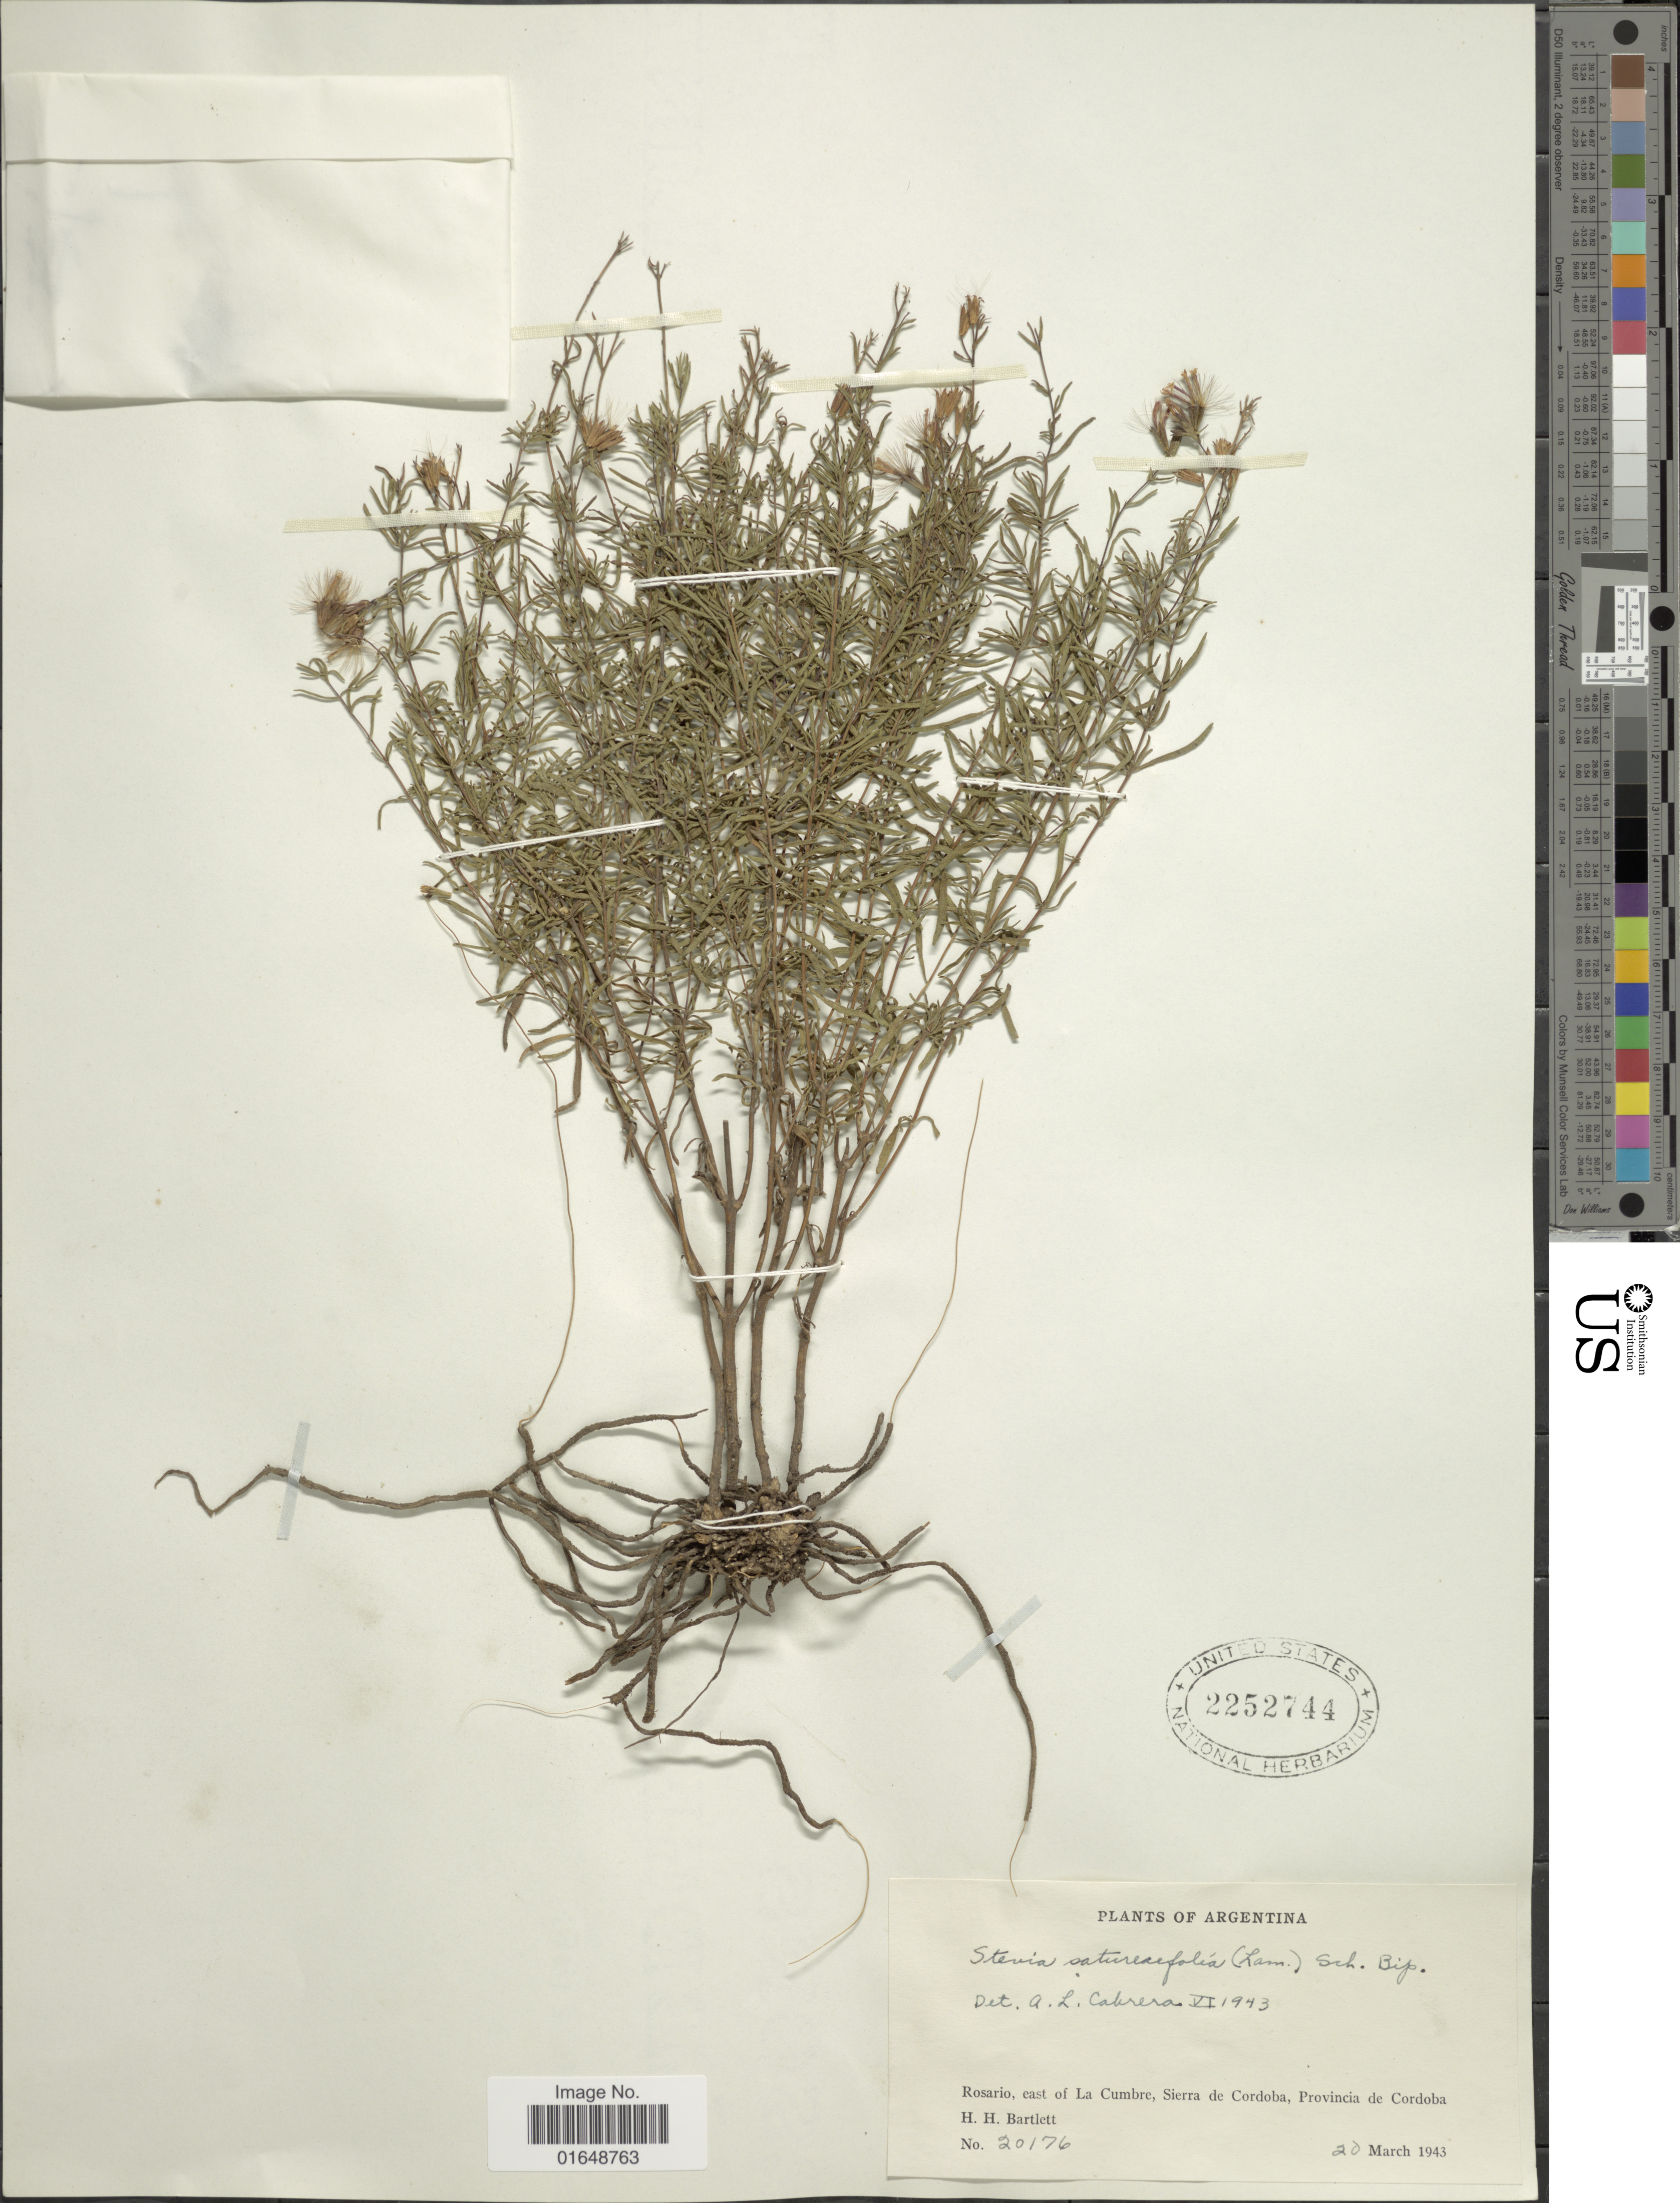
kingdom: Plantae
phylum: Tracheophyta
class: Magnoliopsida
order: Asterales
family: Asteraceae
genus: Stevia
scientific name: Stevia satureifolia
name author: (Lam.) Cav.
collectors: H. H. Bartlett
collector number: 20176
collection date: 1943-03-20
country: Argentina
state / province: Cordoba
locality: Rosario, east of La Cumbre, Sierra de Cordoba, Provincia de Cordoba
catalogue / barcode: US 2252744